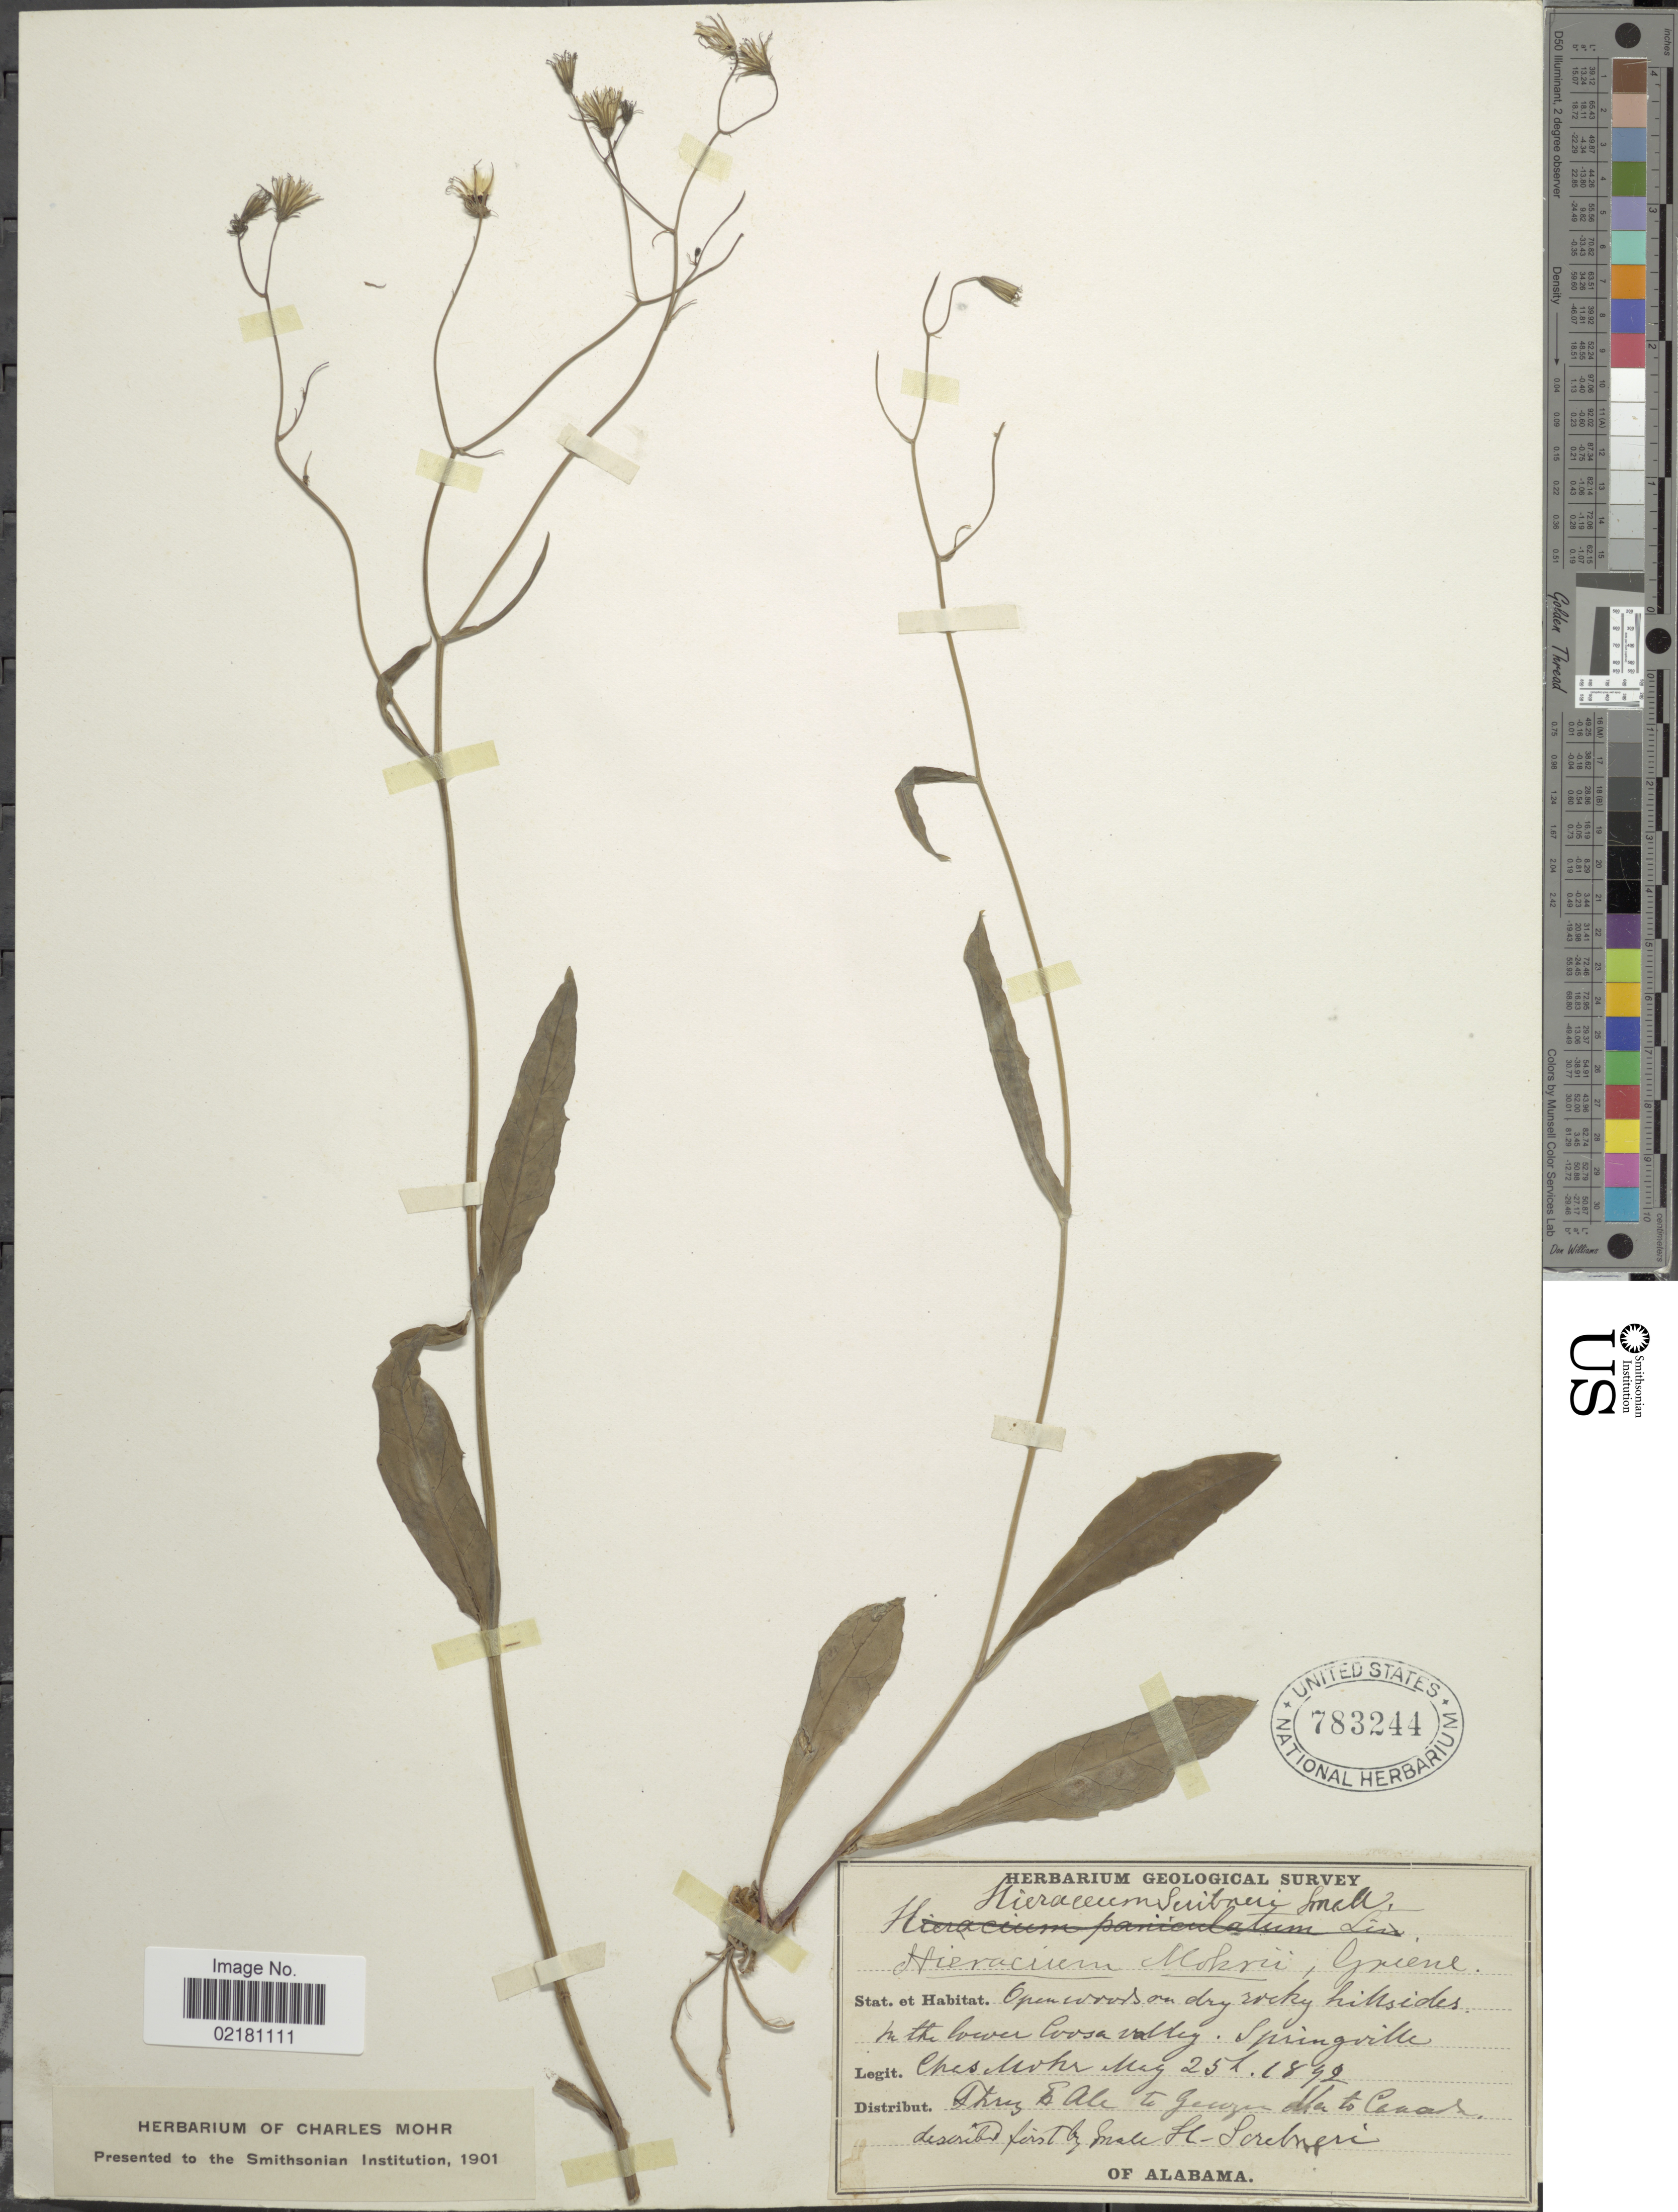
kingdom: Plantae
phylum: Tracheophyta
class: Magnoliopsida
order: Asterales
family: Asteraceae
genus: Hieracium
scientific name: Hieracium scribneri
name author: Small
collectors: Mohr, C. T. (herbarium)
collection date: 1892-05-25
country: United States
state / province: Alabama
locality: Open woods on dry rocky hillsides. In the lower Coosa Valley. Springville.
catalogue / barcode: US 783244